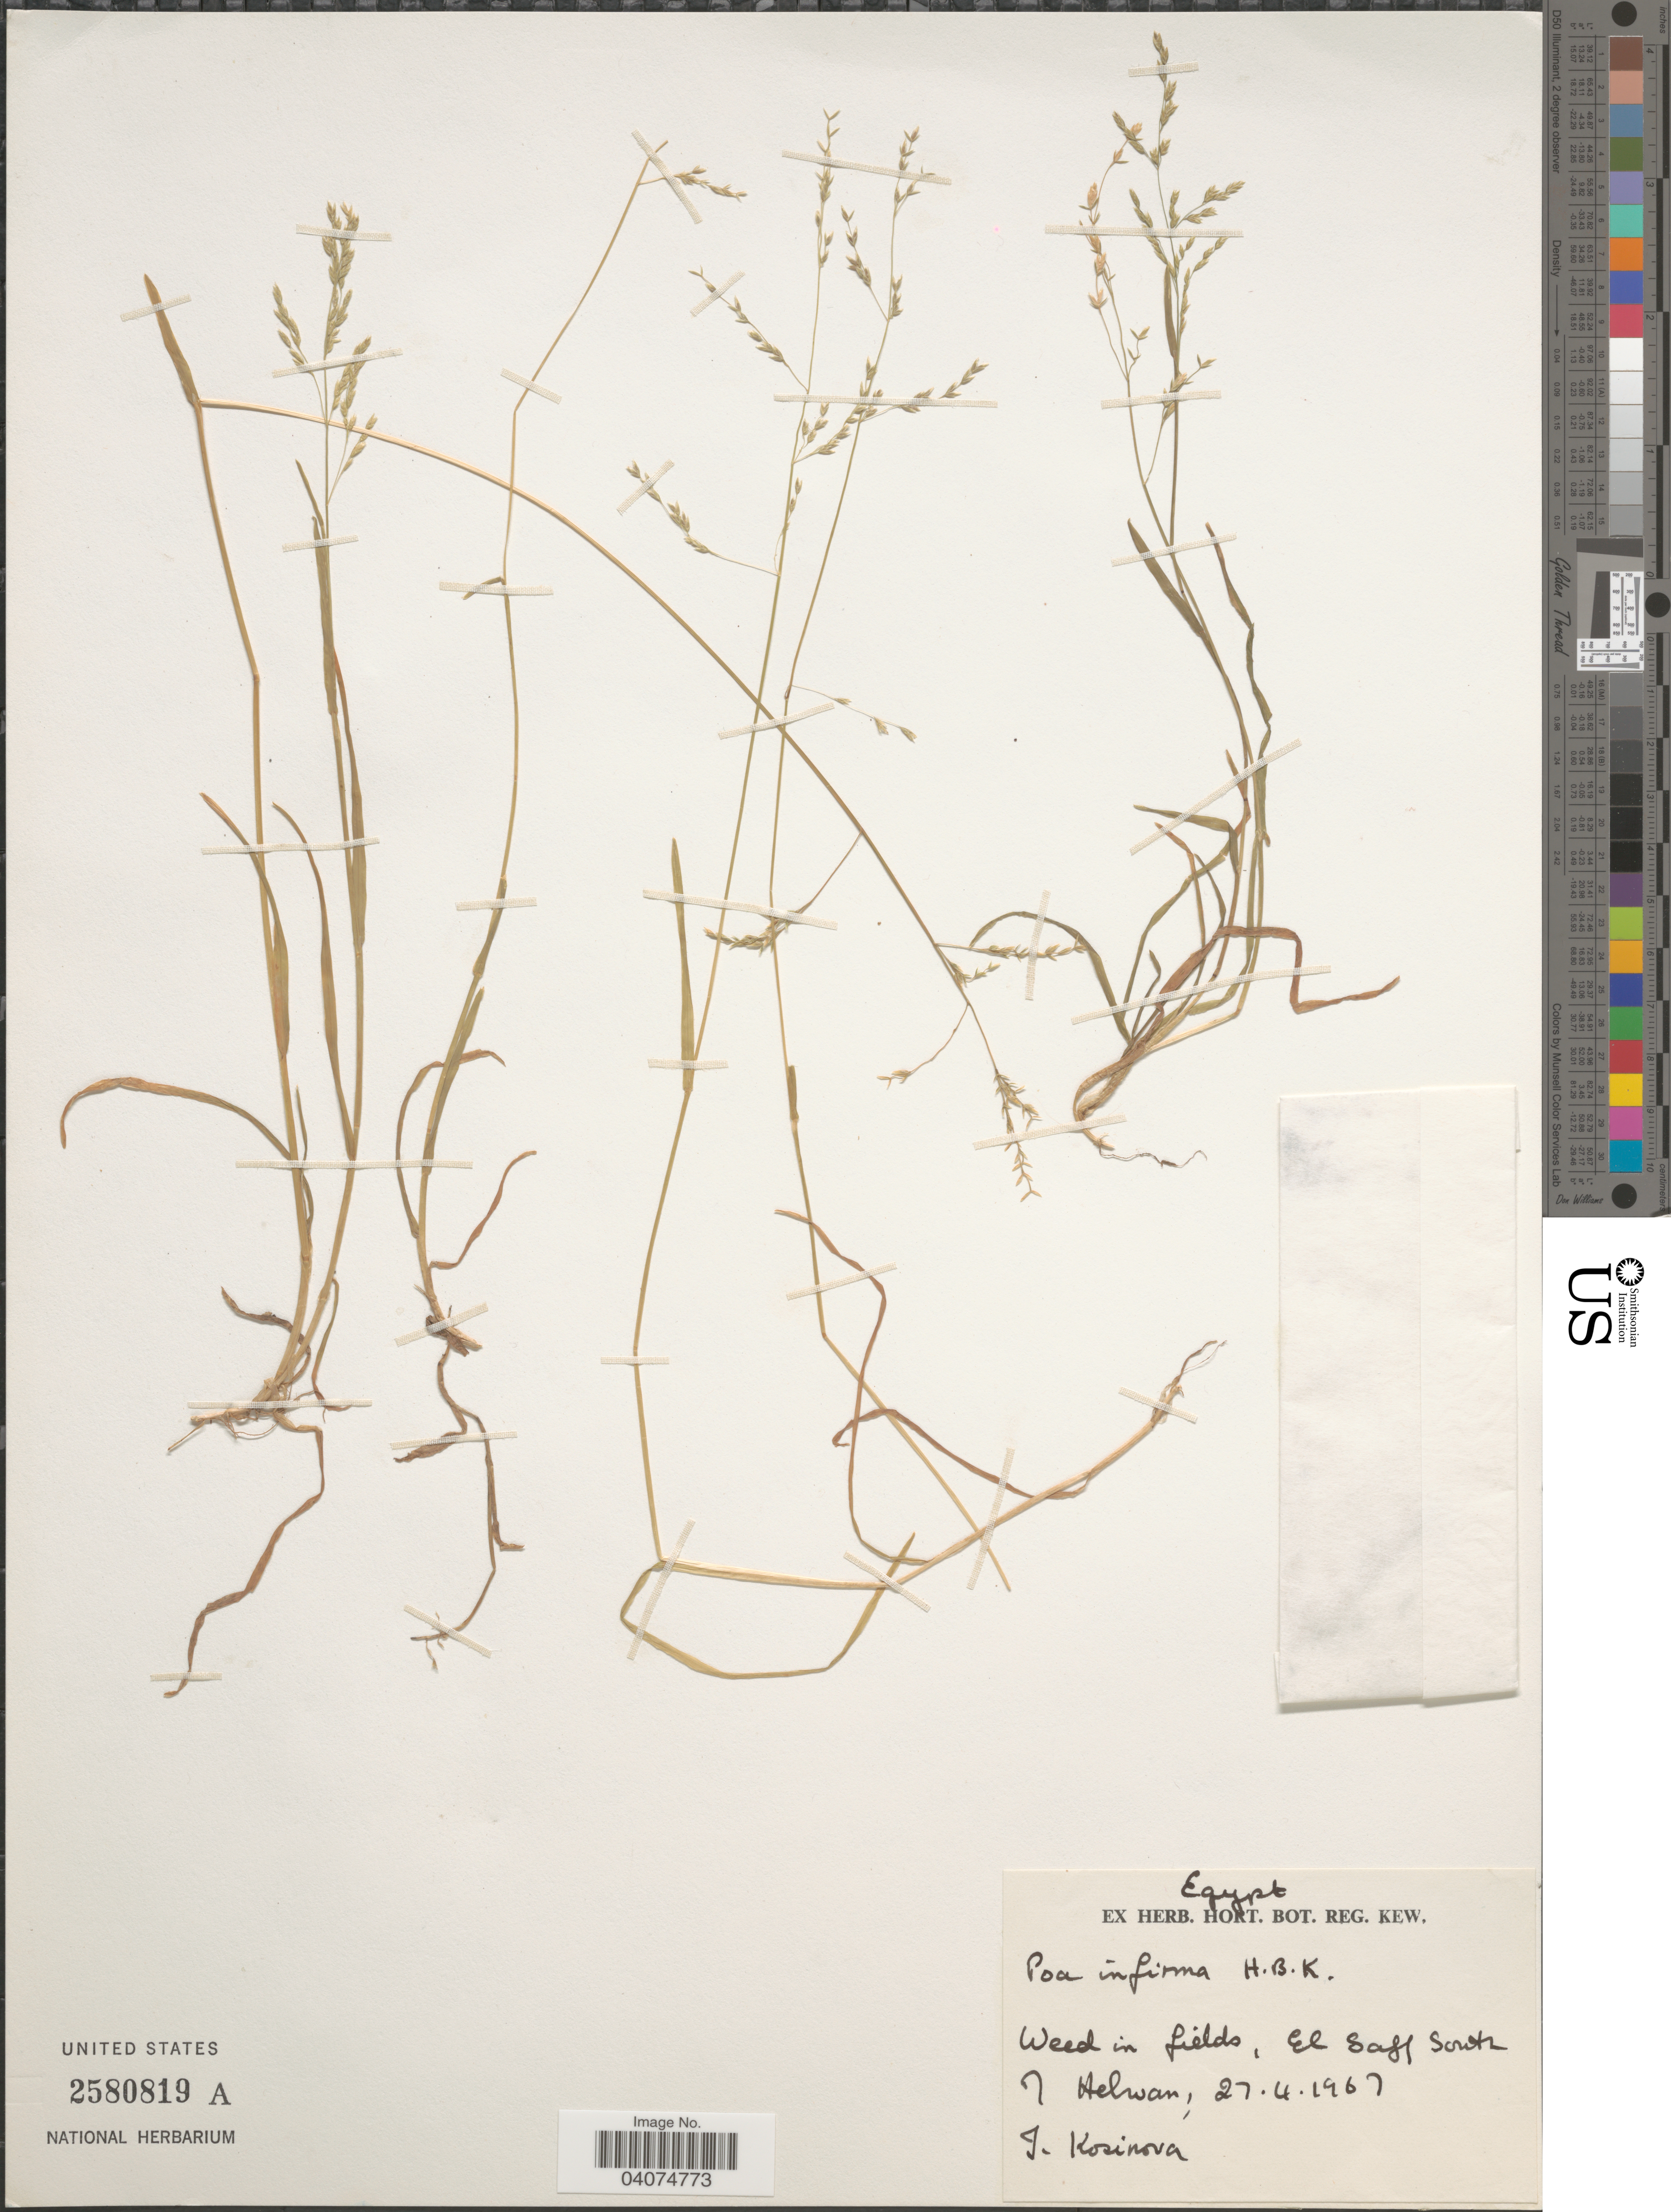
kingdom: Plantae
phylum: Tracheophyta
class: Liliopsida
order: Poales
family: Poaceae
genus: Poa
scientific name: Poa infirma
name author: Kunth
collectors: T. Kosinova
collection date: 1967-04-27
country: Egypt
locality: Weed in fields, El Saff South of Helwan.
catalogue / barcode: US 2580819A